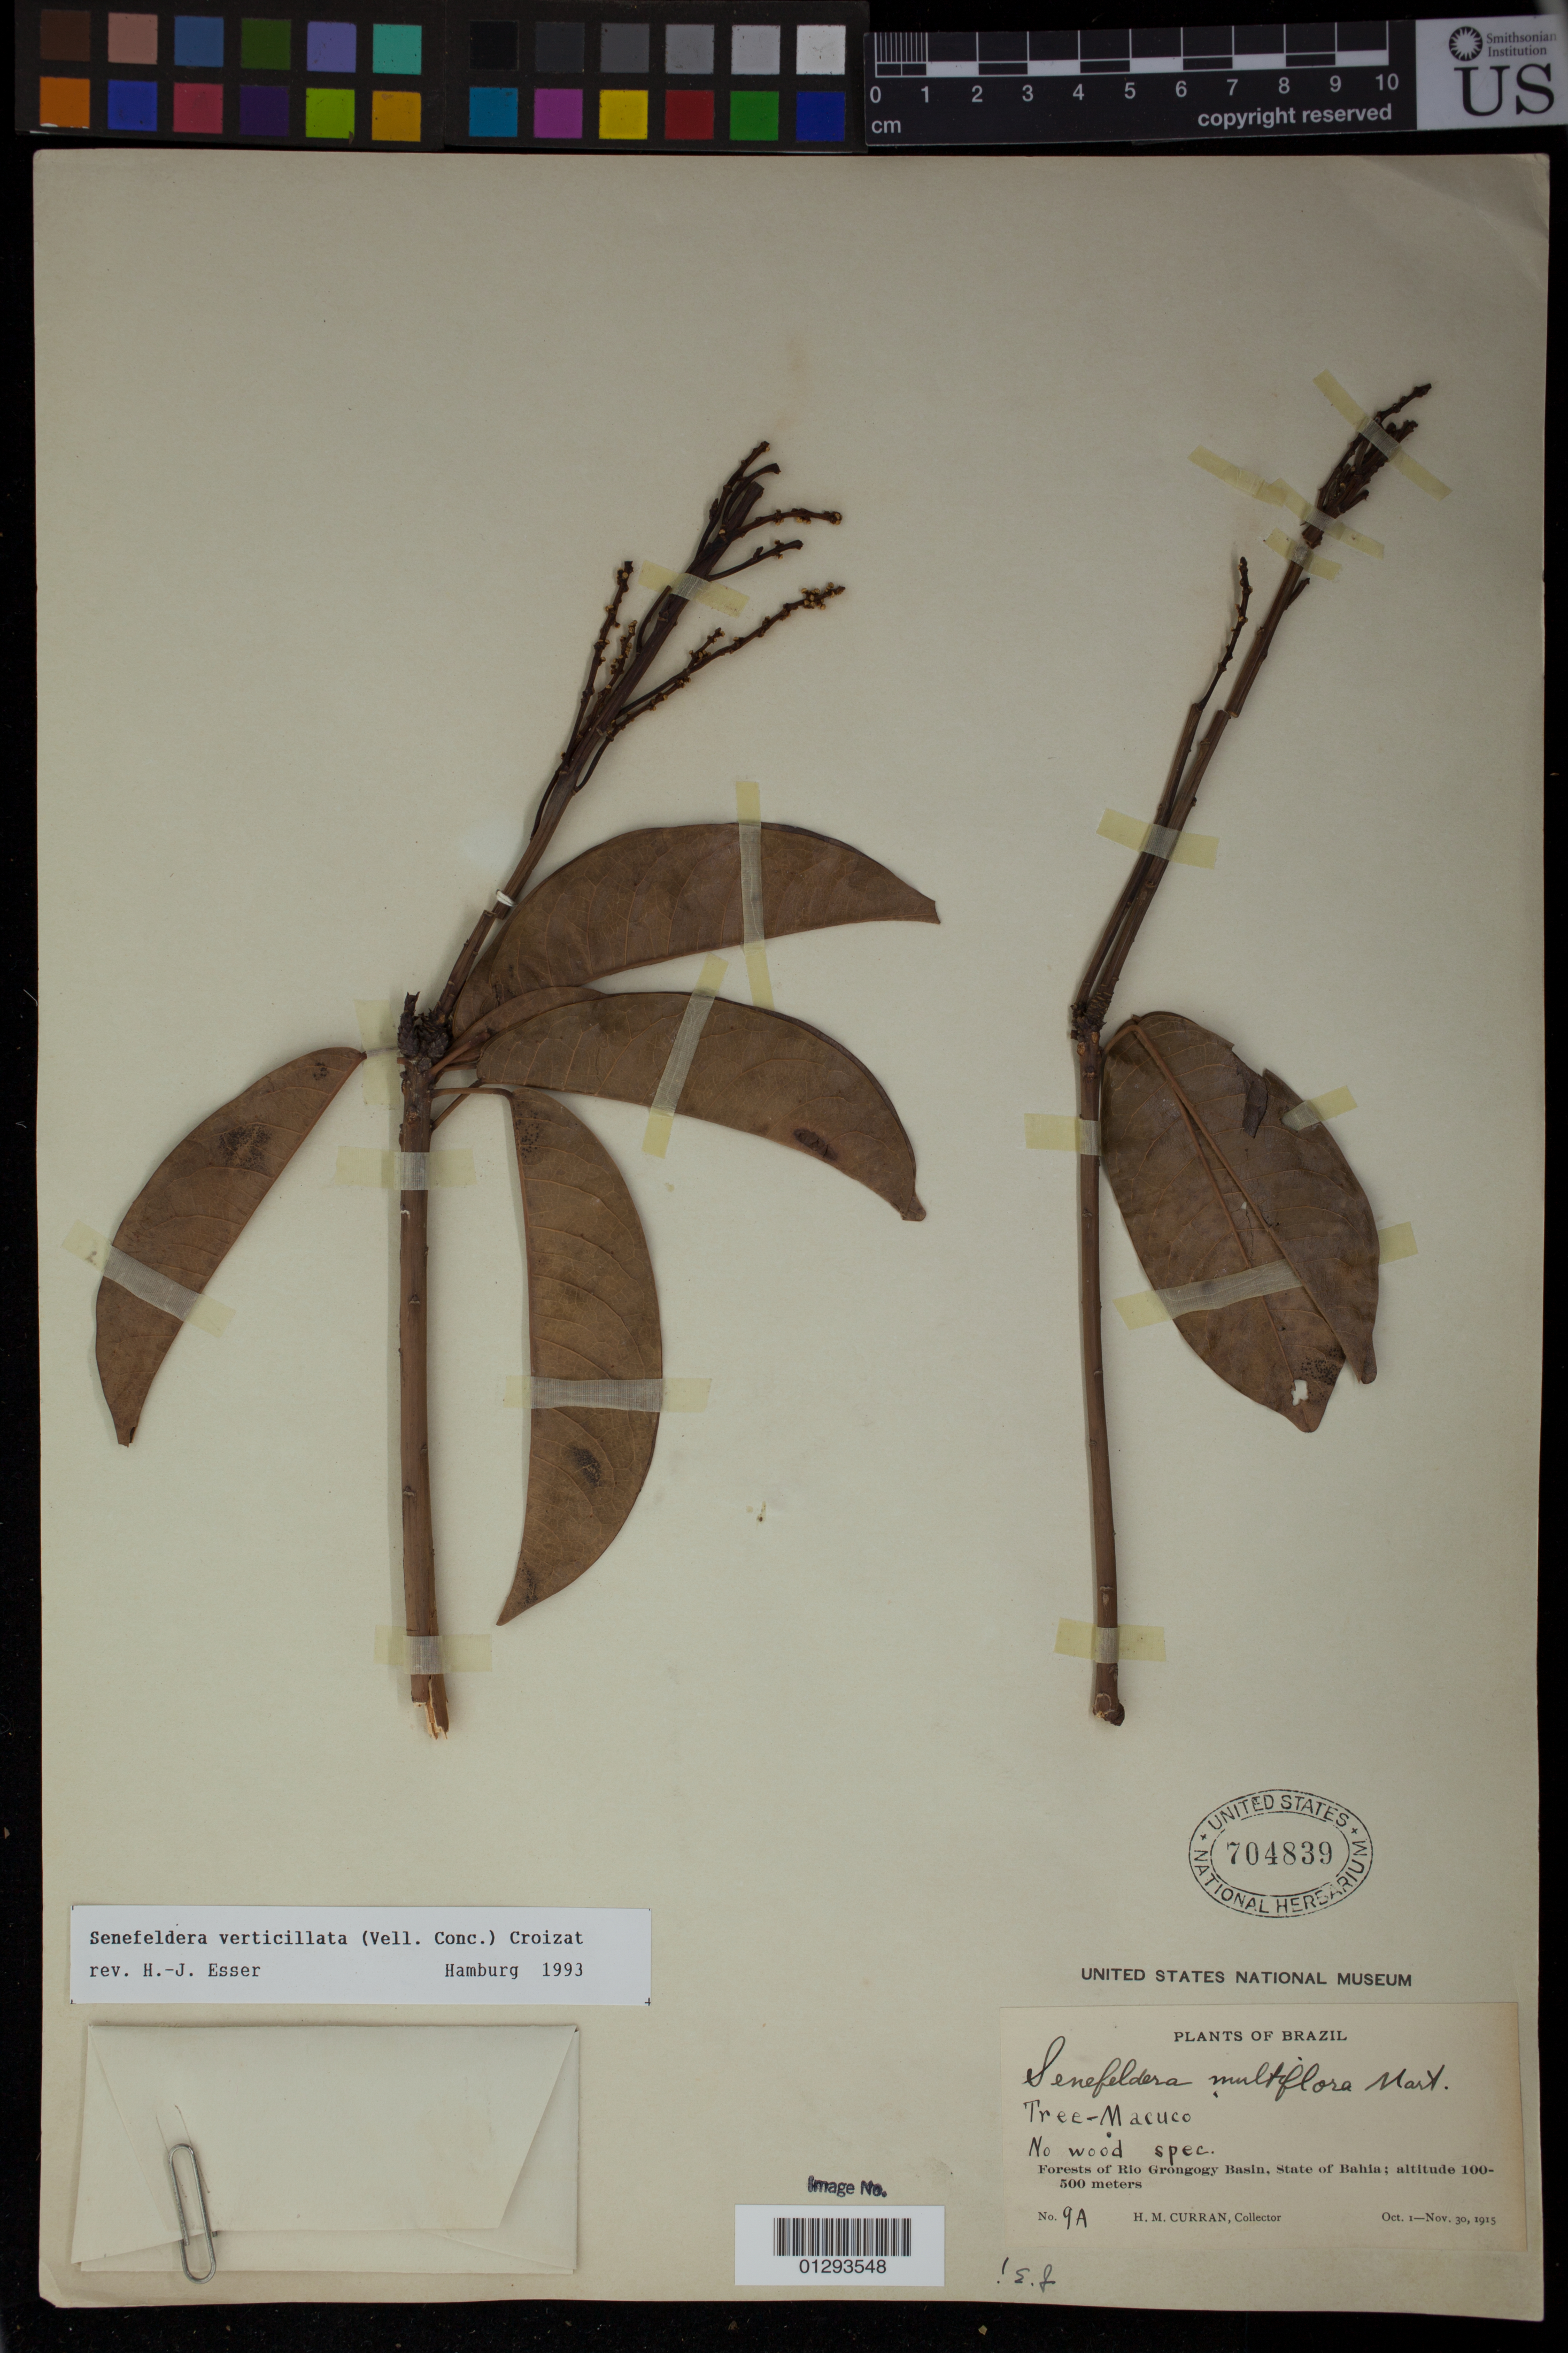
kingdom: Plantae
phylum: Tracheophyta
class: Magnoliopsida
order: Malpighiales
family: Euphorbiaceae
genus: Senefeldera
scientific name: Senefeldera verticillata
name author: (Vell.) Croizat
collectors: H. M. Curran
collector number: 9a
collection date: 1915-10-01/1915-11-30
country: Brazil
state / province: Bahia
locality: Forests of Rio Grongogy Basin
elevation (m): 100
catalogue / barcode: US 704839